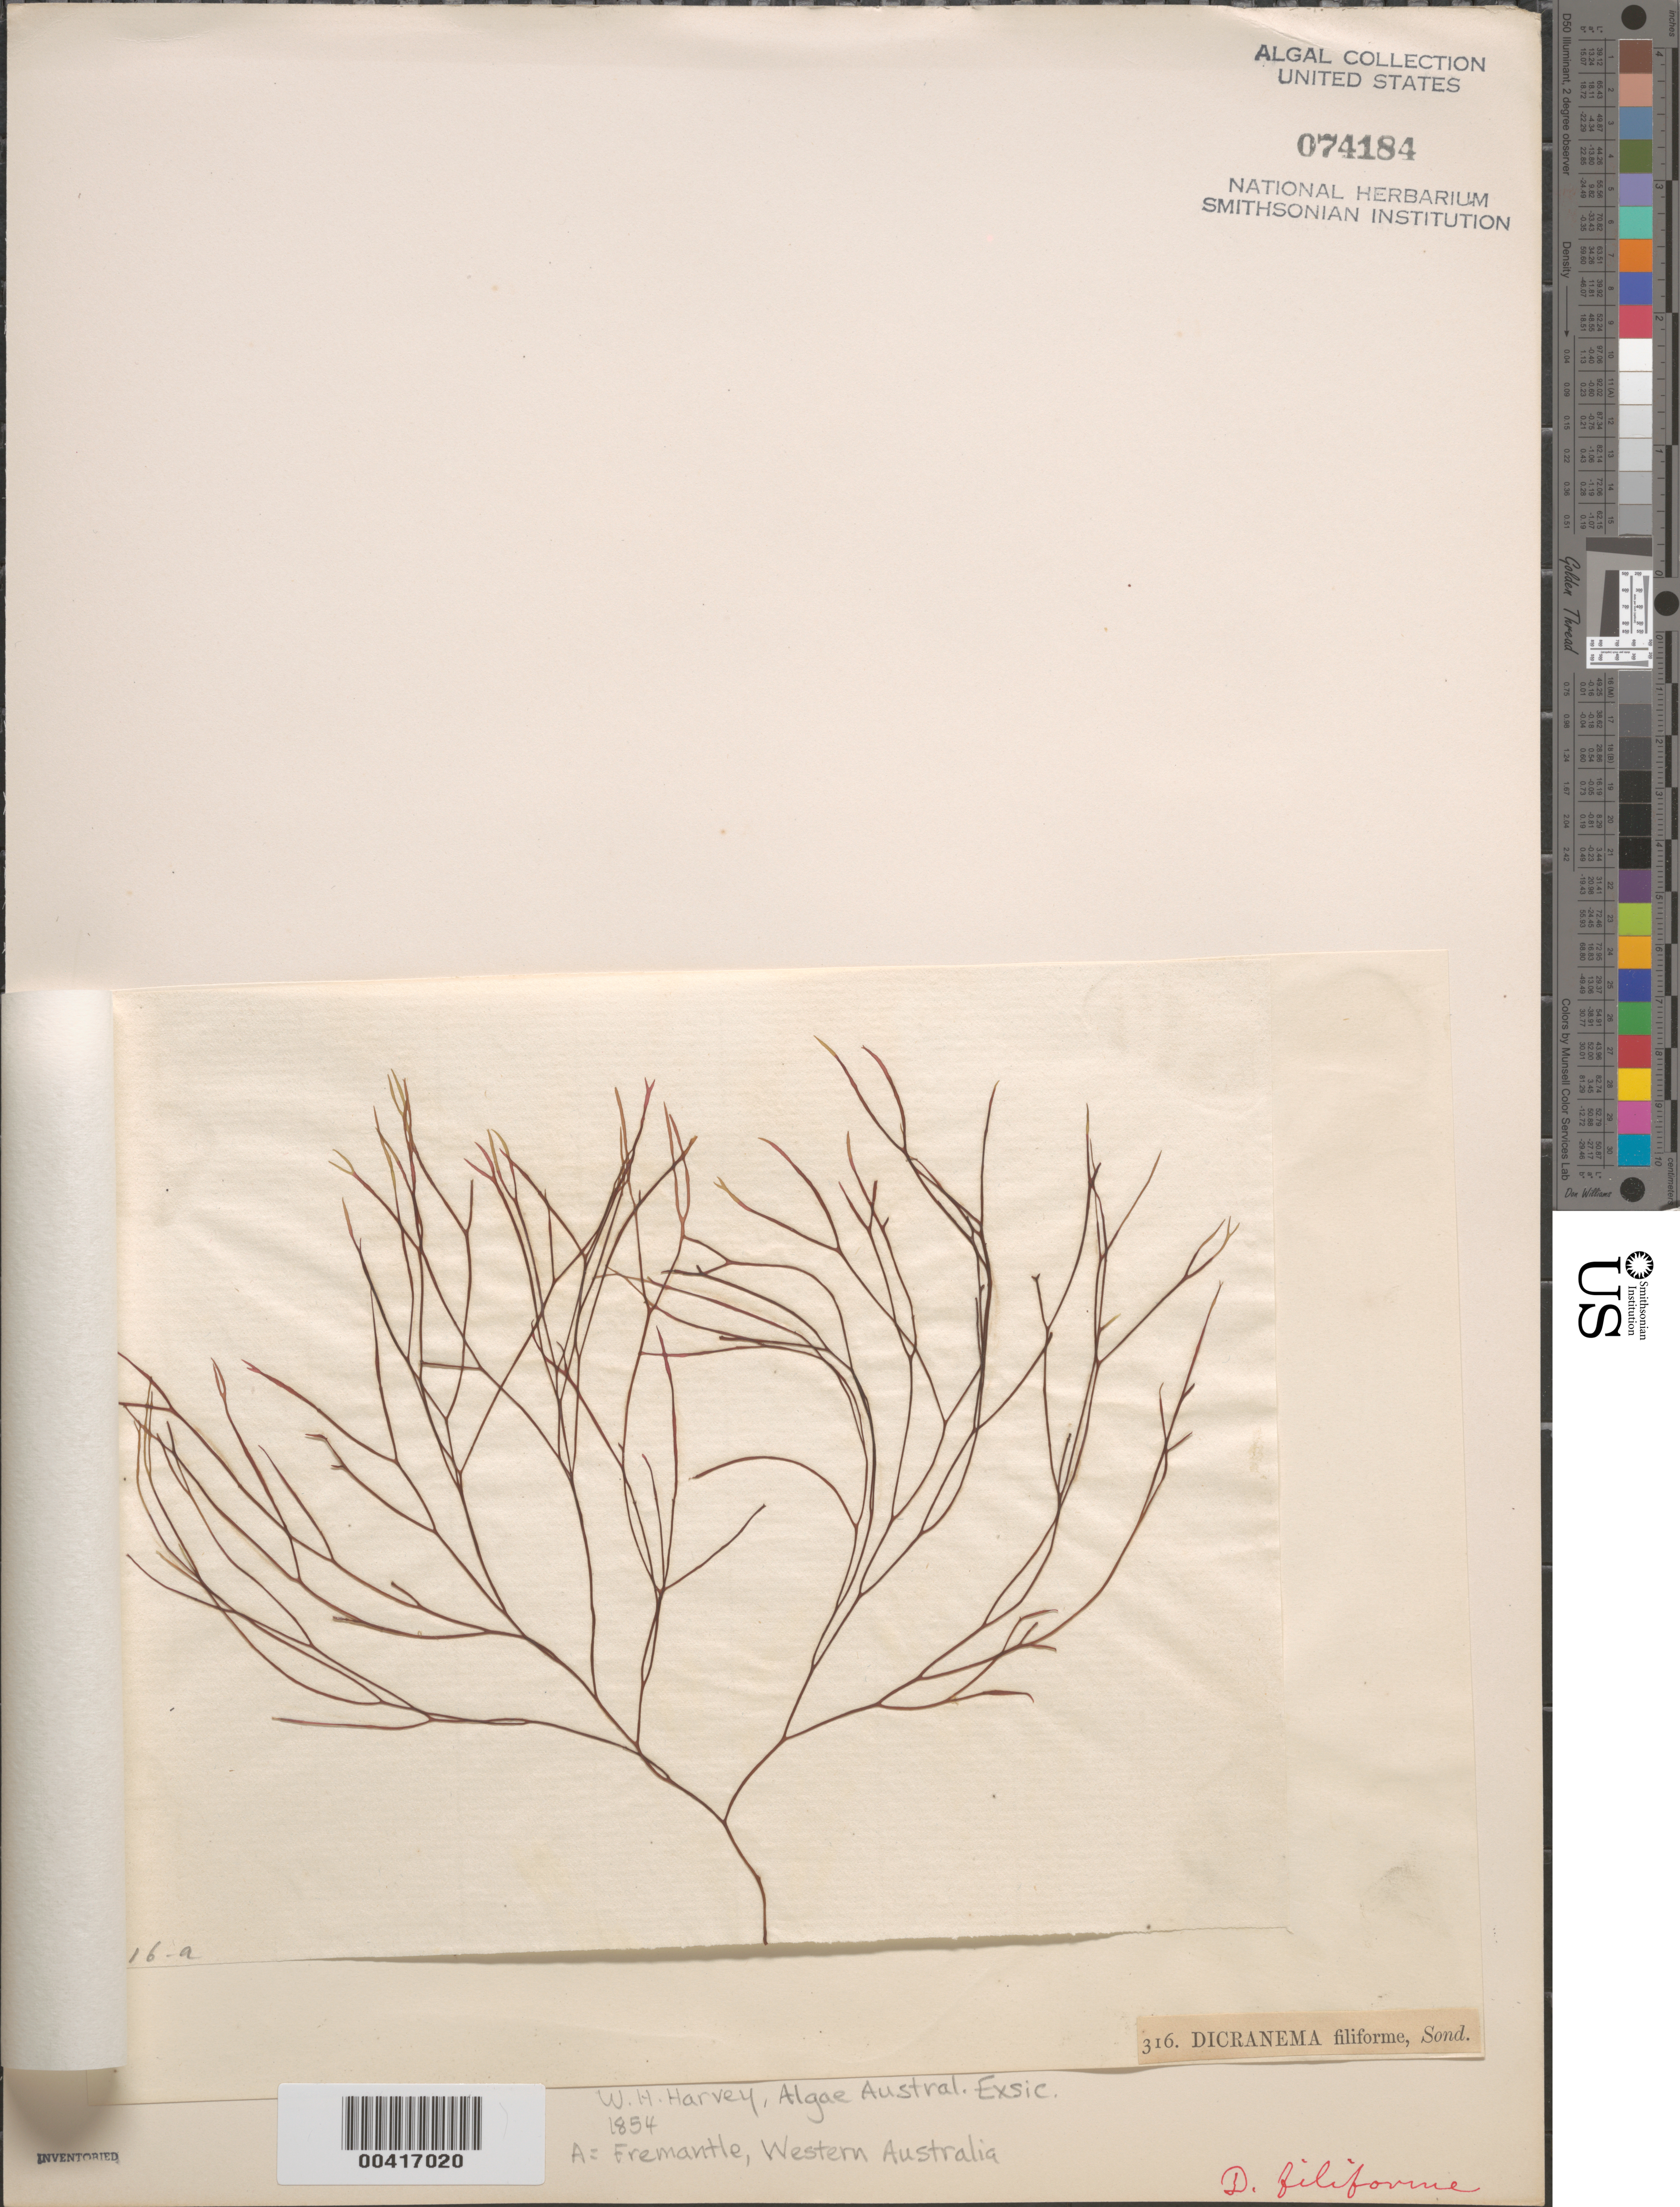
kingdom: Plantae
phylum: Rhodophyta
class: Florideophyceae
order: Gigartinales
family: Dicranemataceae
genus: Dicranema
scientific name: Dicranema filiforme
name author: Sond.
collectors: W. Harvey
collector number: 316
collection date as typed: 1854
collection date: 1854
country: Australia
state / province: Western Australia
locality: Fremantle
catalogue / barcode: US 74184